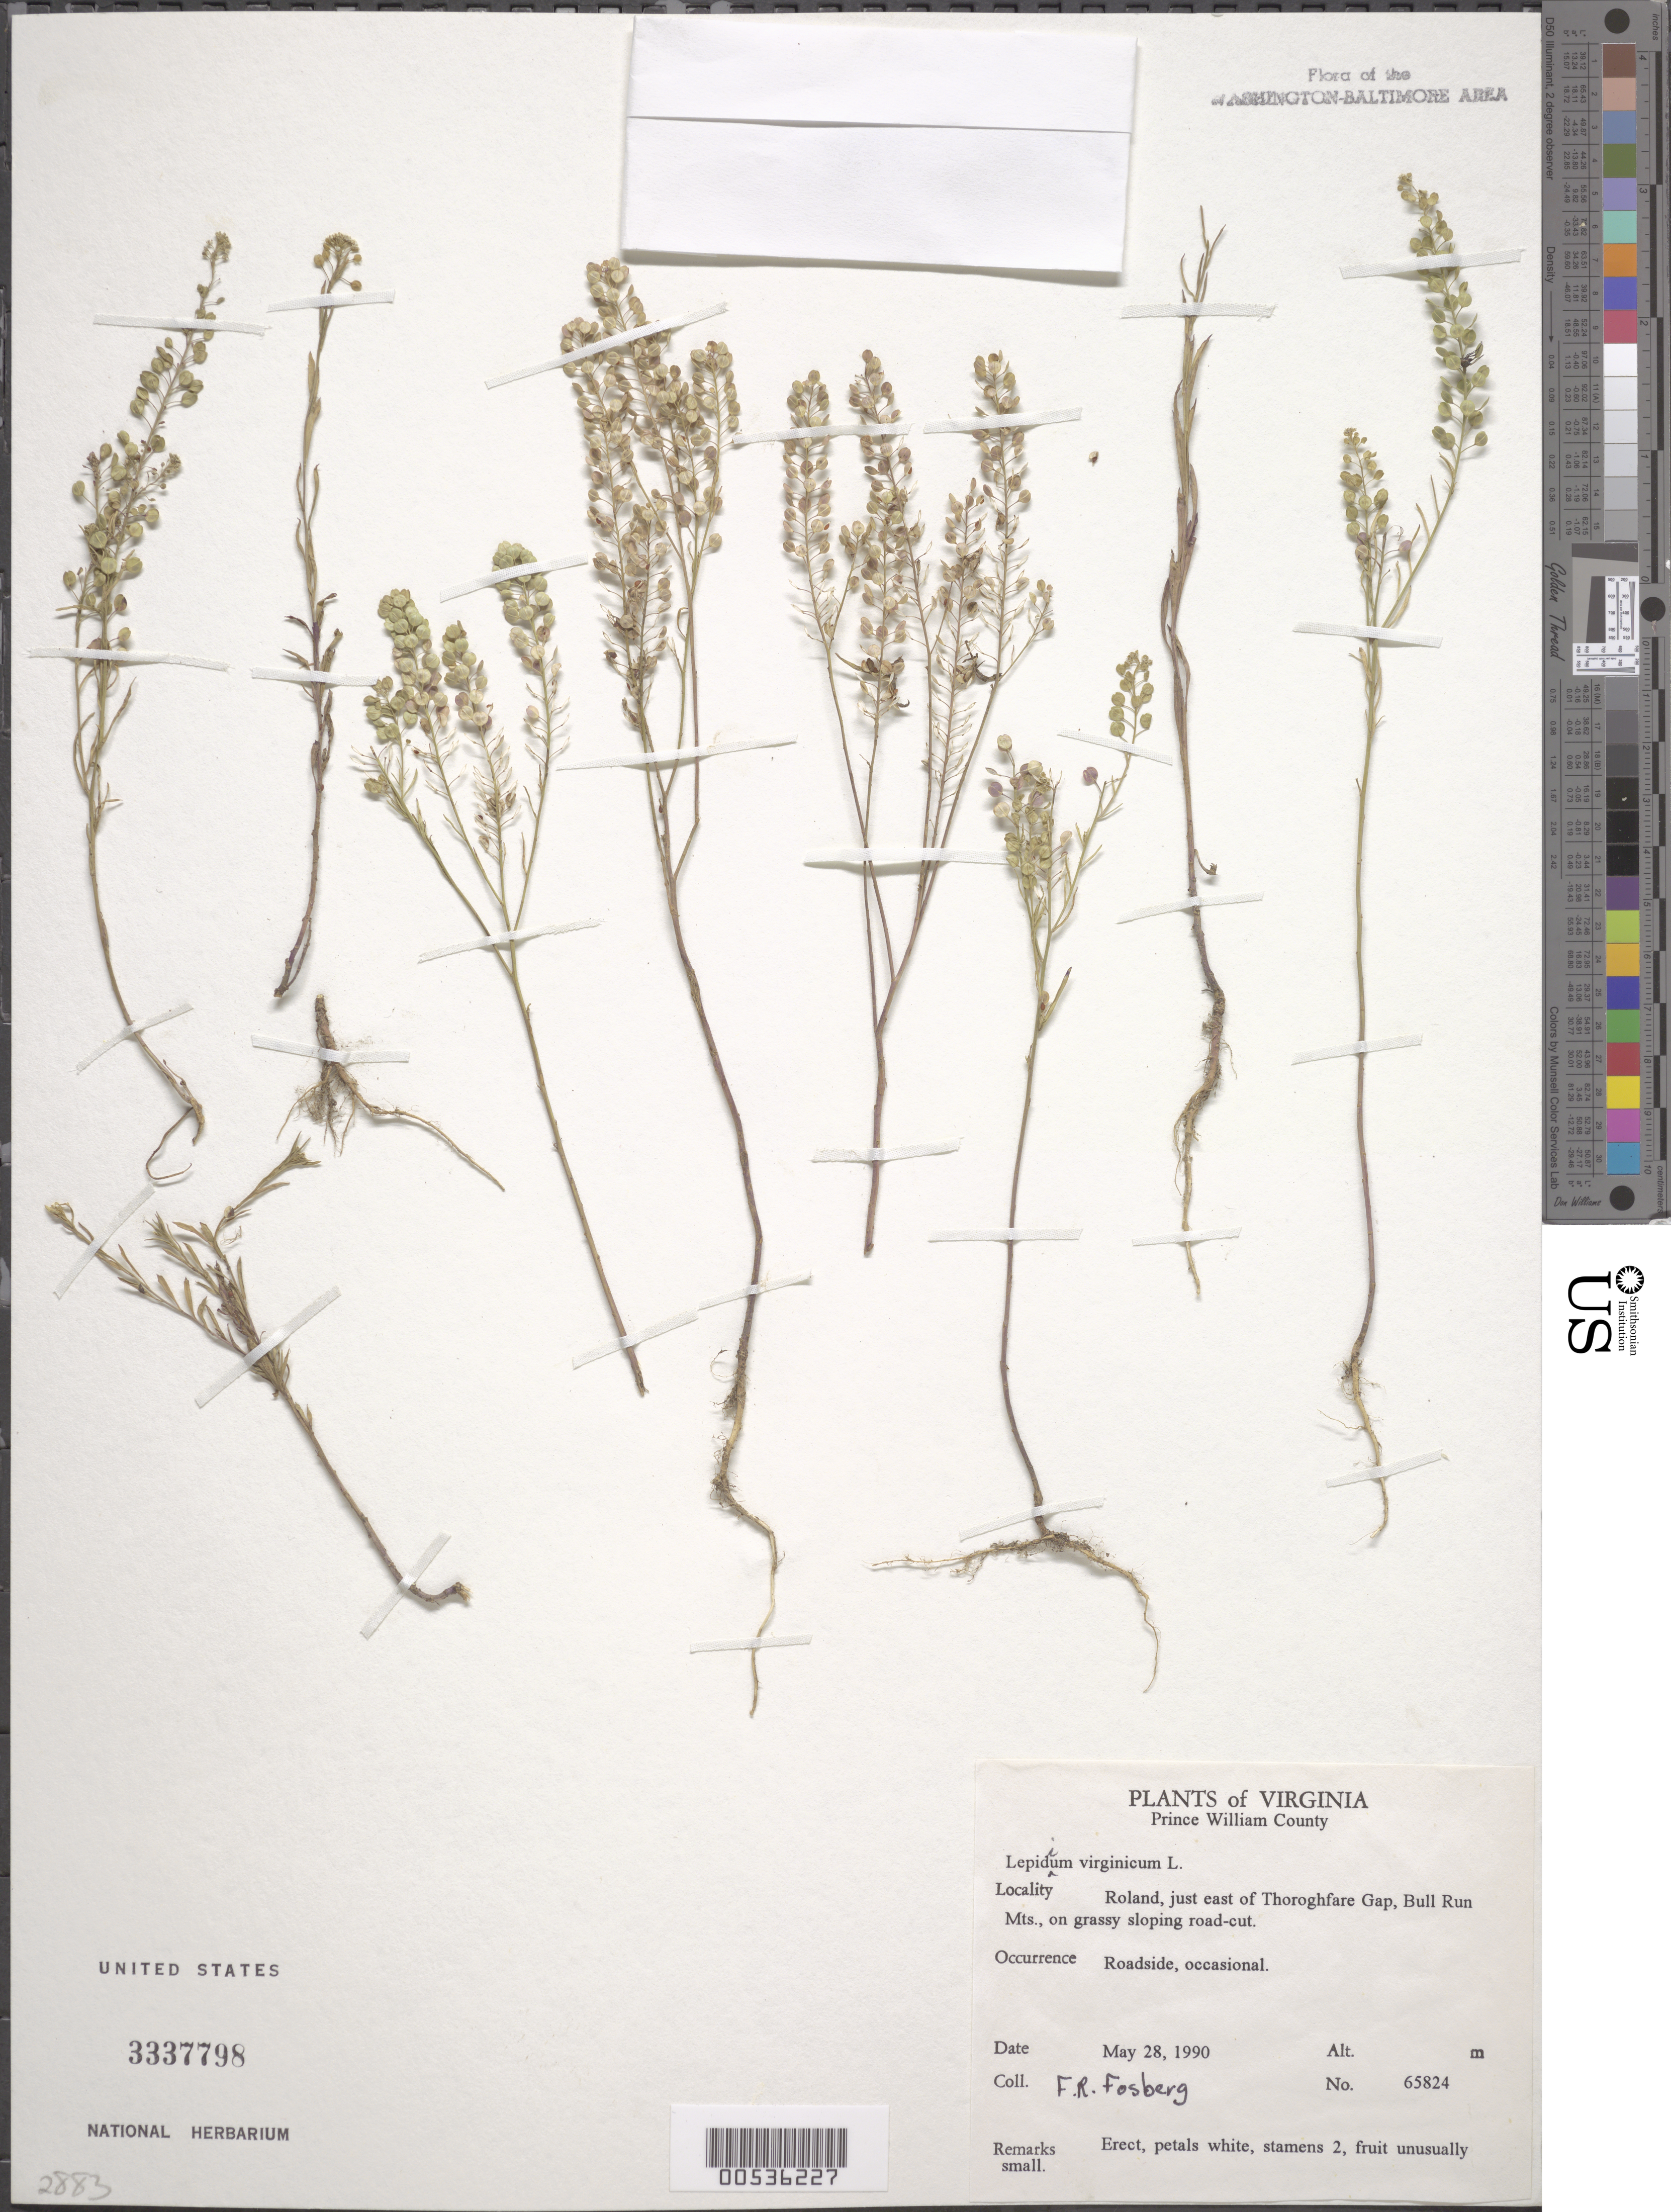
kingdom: Plantae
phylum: Tracheophyta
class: Magnoliopsida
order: Brassicales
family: Brassicaceae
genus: Lepidium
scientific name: Lepidium virginicum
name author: L.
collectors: F. R. Fosberg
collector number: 65824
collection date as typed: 28 May 1990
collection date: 1990-05-28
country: United States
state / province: Virginia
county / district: Prince William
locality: Roland, E of Thorofare Gap Bull Run Mts.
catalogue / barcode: US 3337798